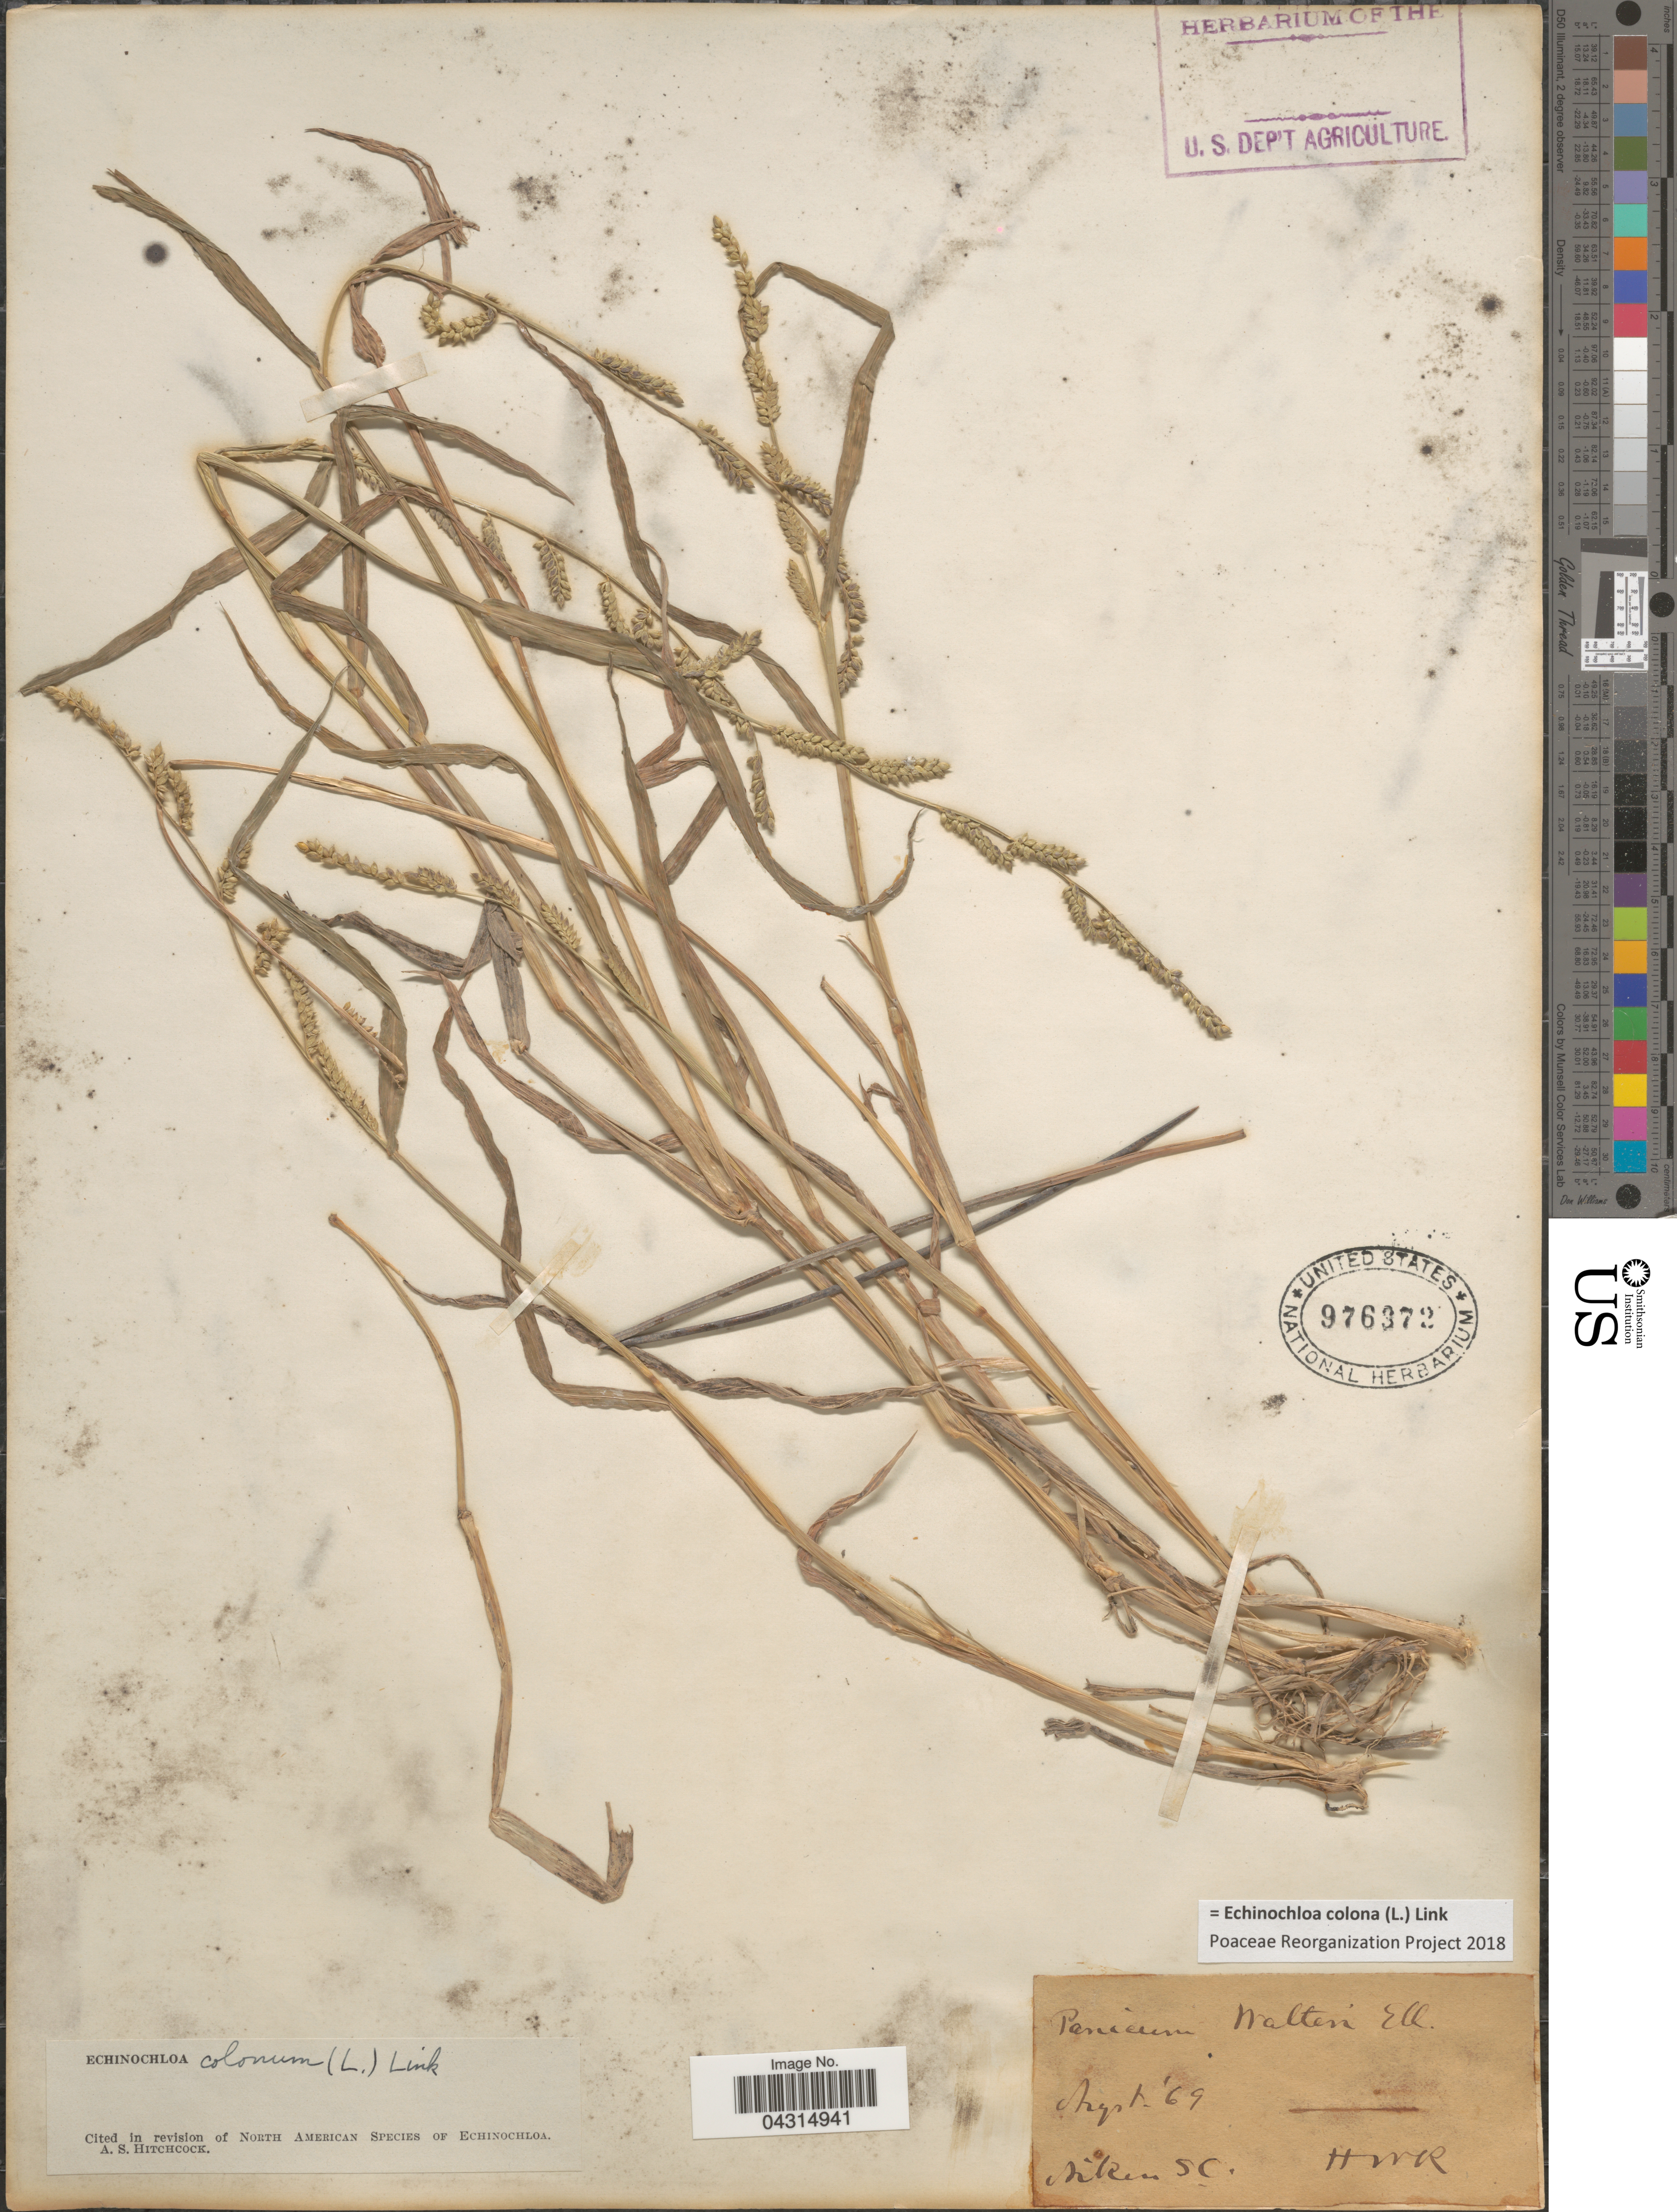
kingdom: Plantae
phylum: Tracheophyta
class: Liliopsida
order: Poales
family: Poaceae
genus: Echinochloa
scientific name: Echinochloa colona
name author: (L.) Link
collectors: H. W. R.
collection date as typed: Transcribed d/m/y: /8/69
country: United States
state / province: South Carolina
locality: Aiken.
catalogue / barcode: US 976372